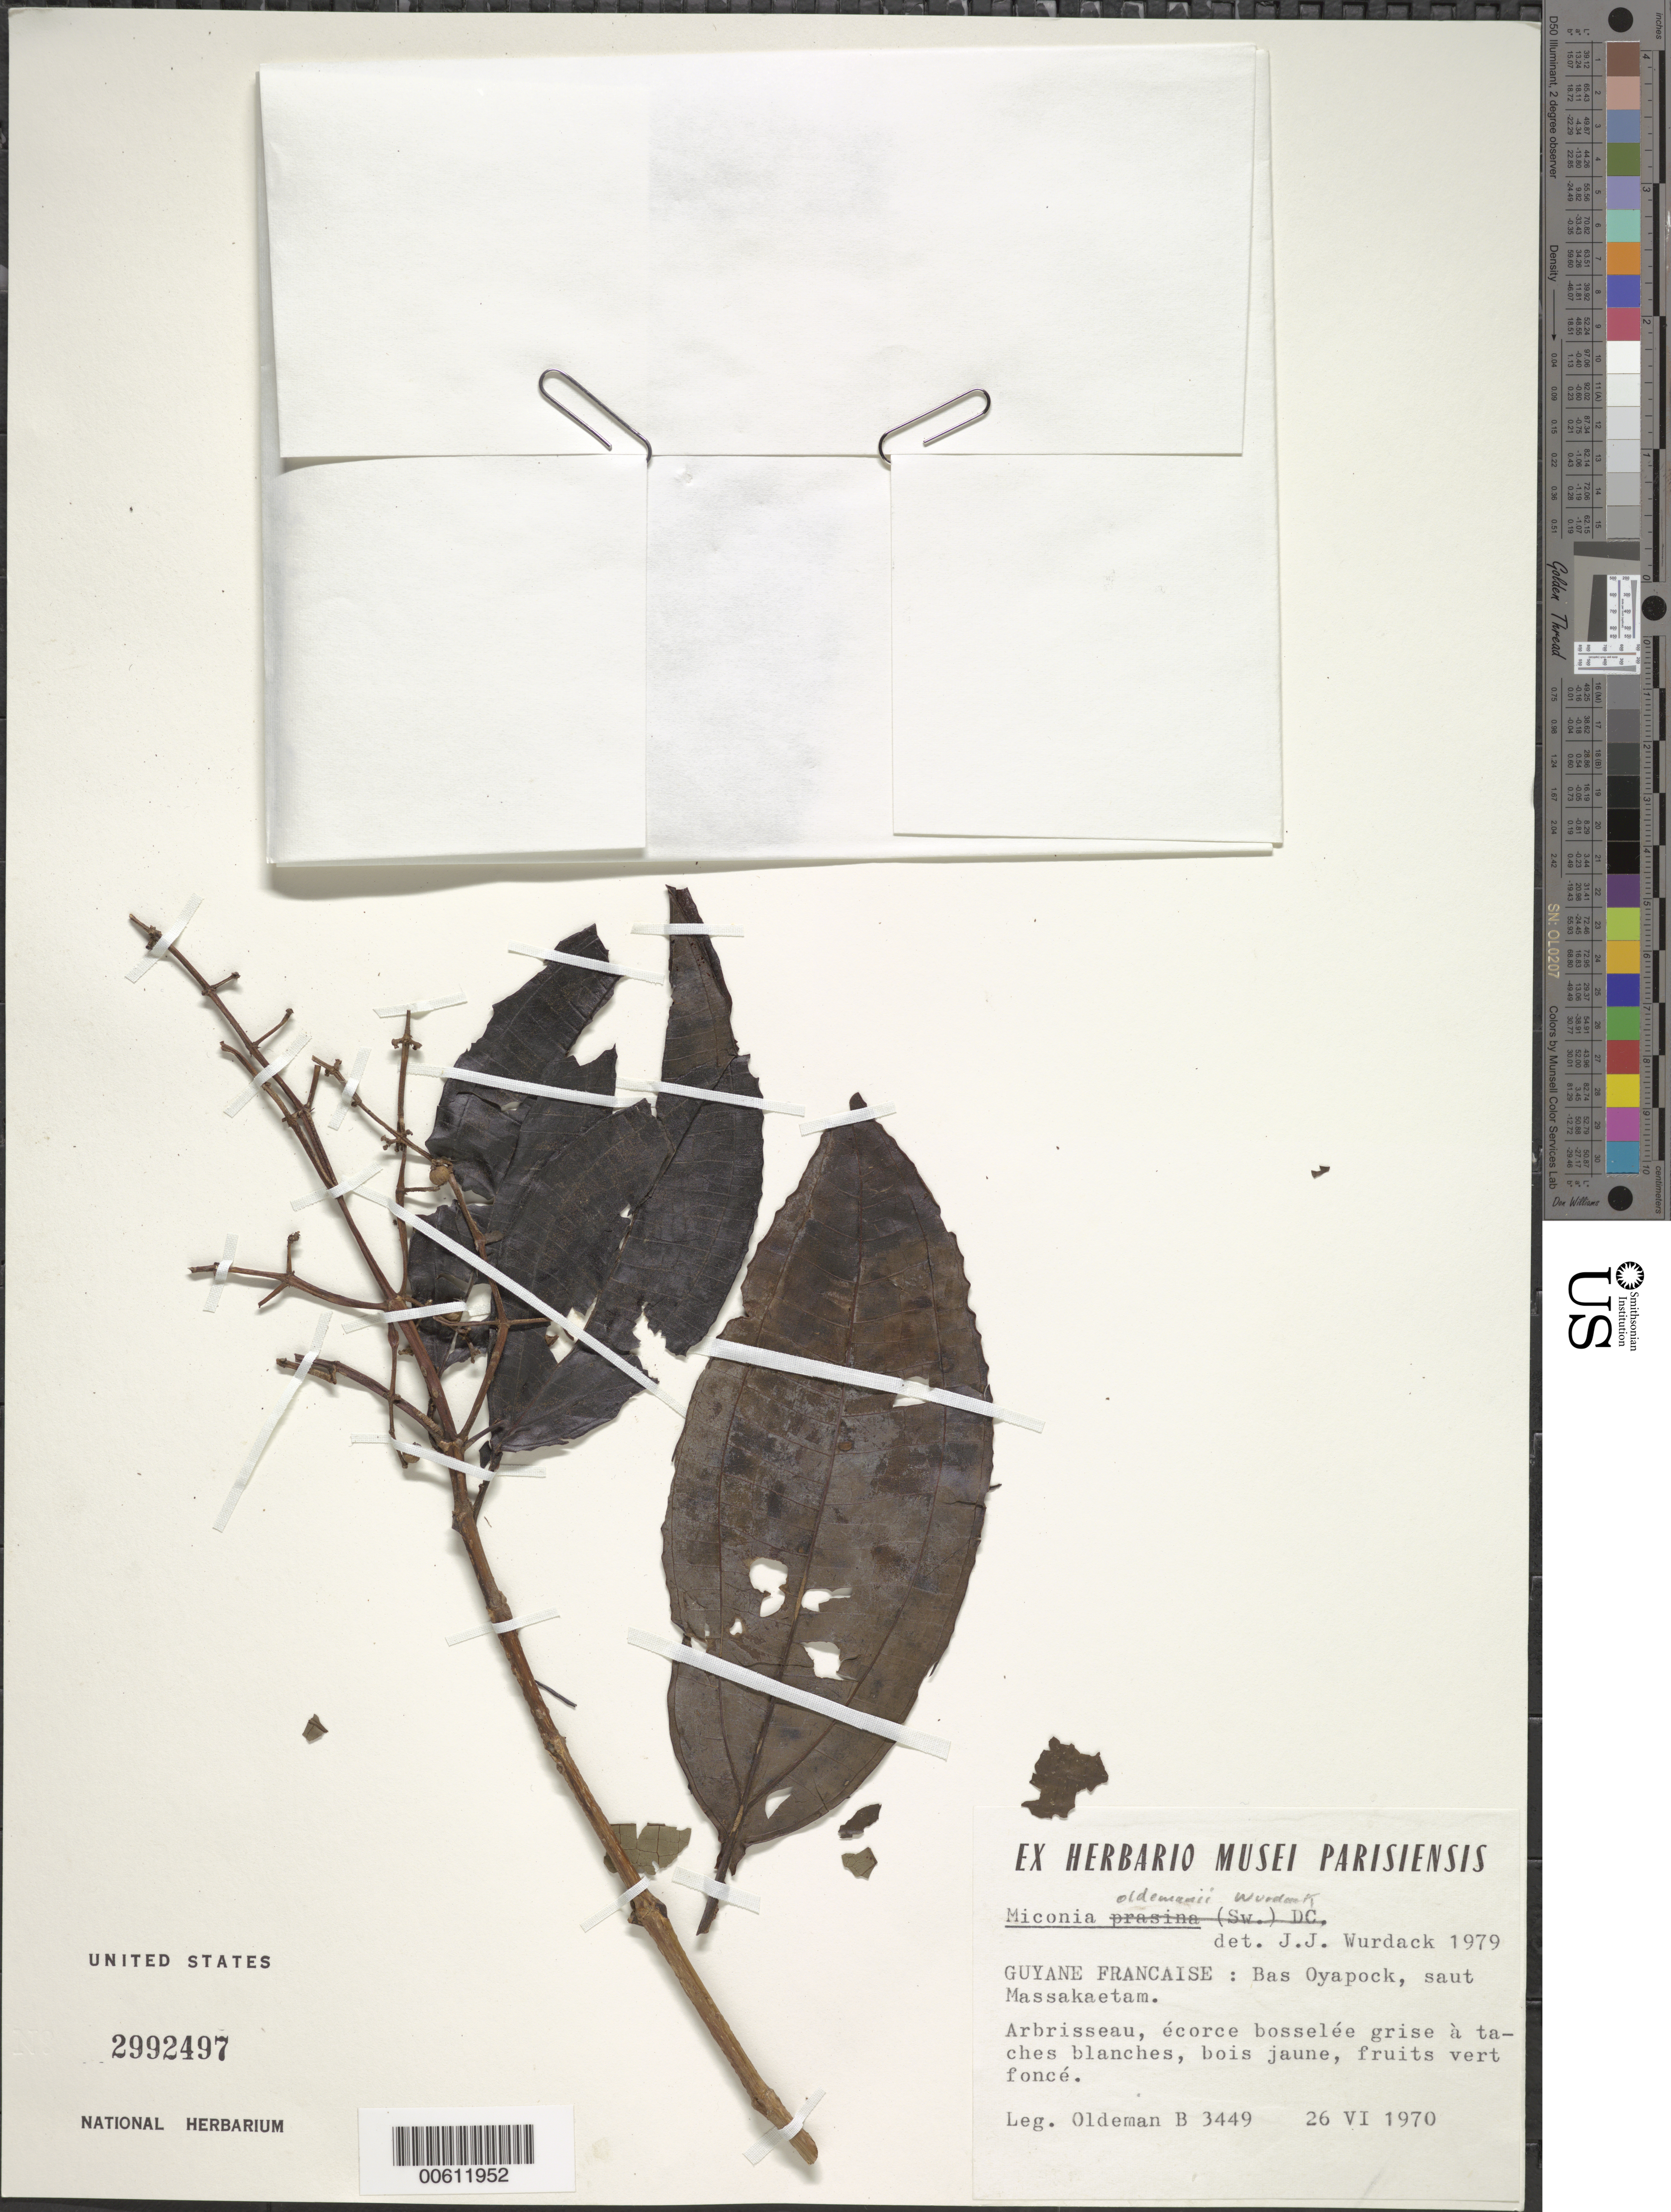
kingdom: Plantae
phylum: Tracheophyta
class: Magnoliopsida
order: Myrtales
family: Melastomataceae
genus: Miconia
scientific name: Miconia oldemanii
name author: Wurdack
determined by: Wurdack, John J., (US), US (UNITED STATES)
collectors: R. Oldeman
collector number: B 3449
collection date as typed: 26-Jun-70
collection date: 1970-06-26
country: French Guiana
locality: Bas Oyapock, saut Massakaetam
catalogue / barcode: US 2992497